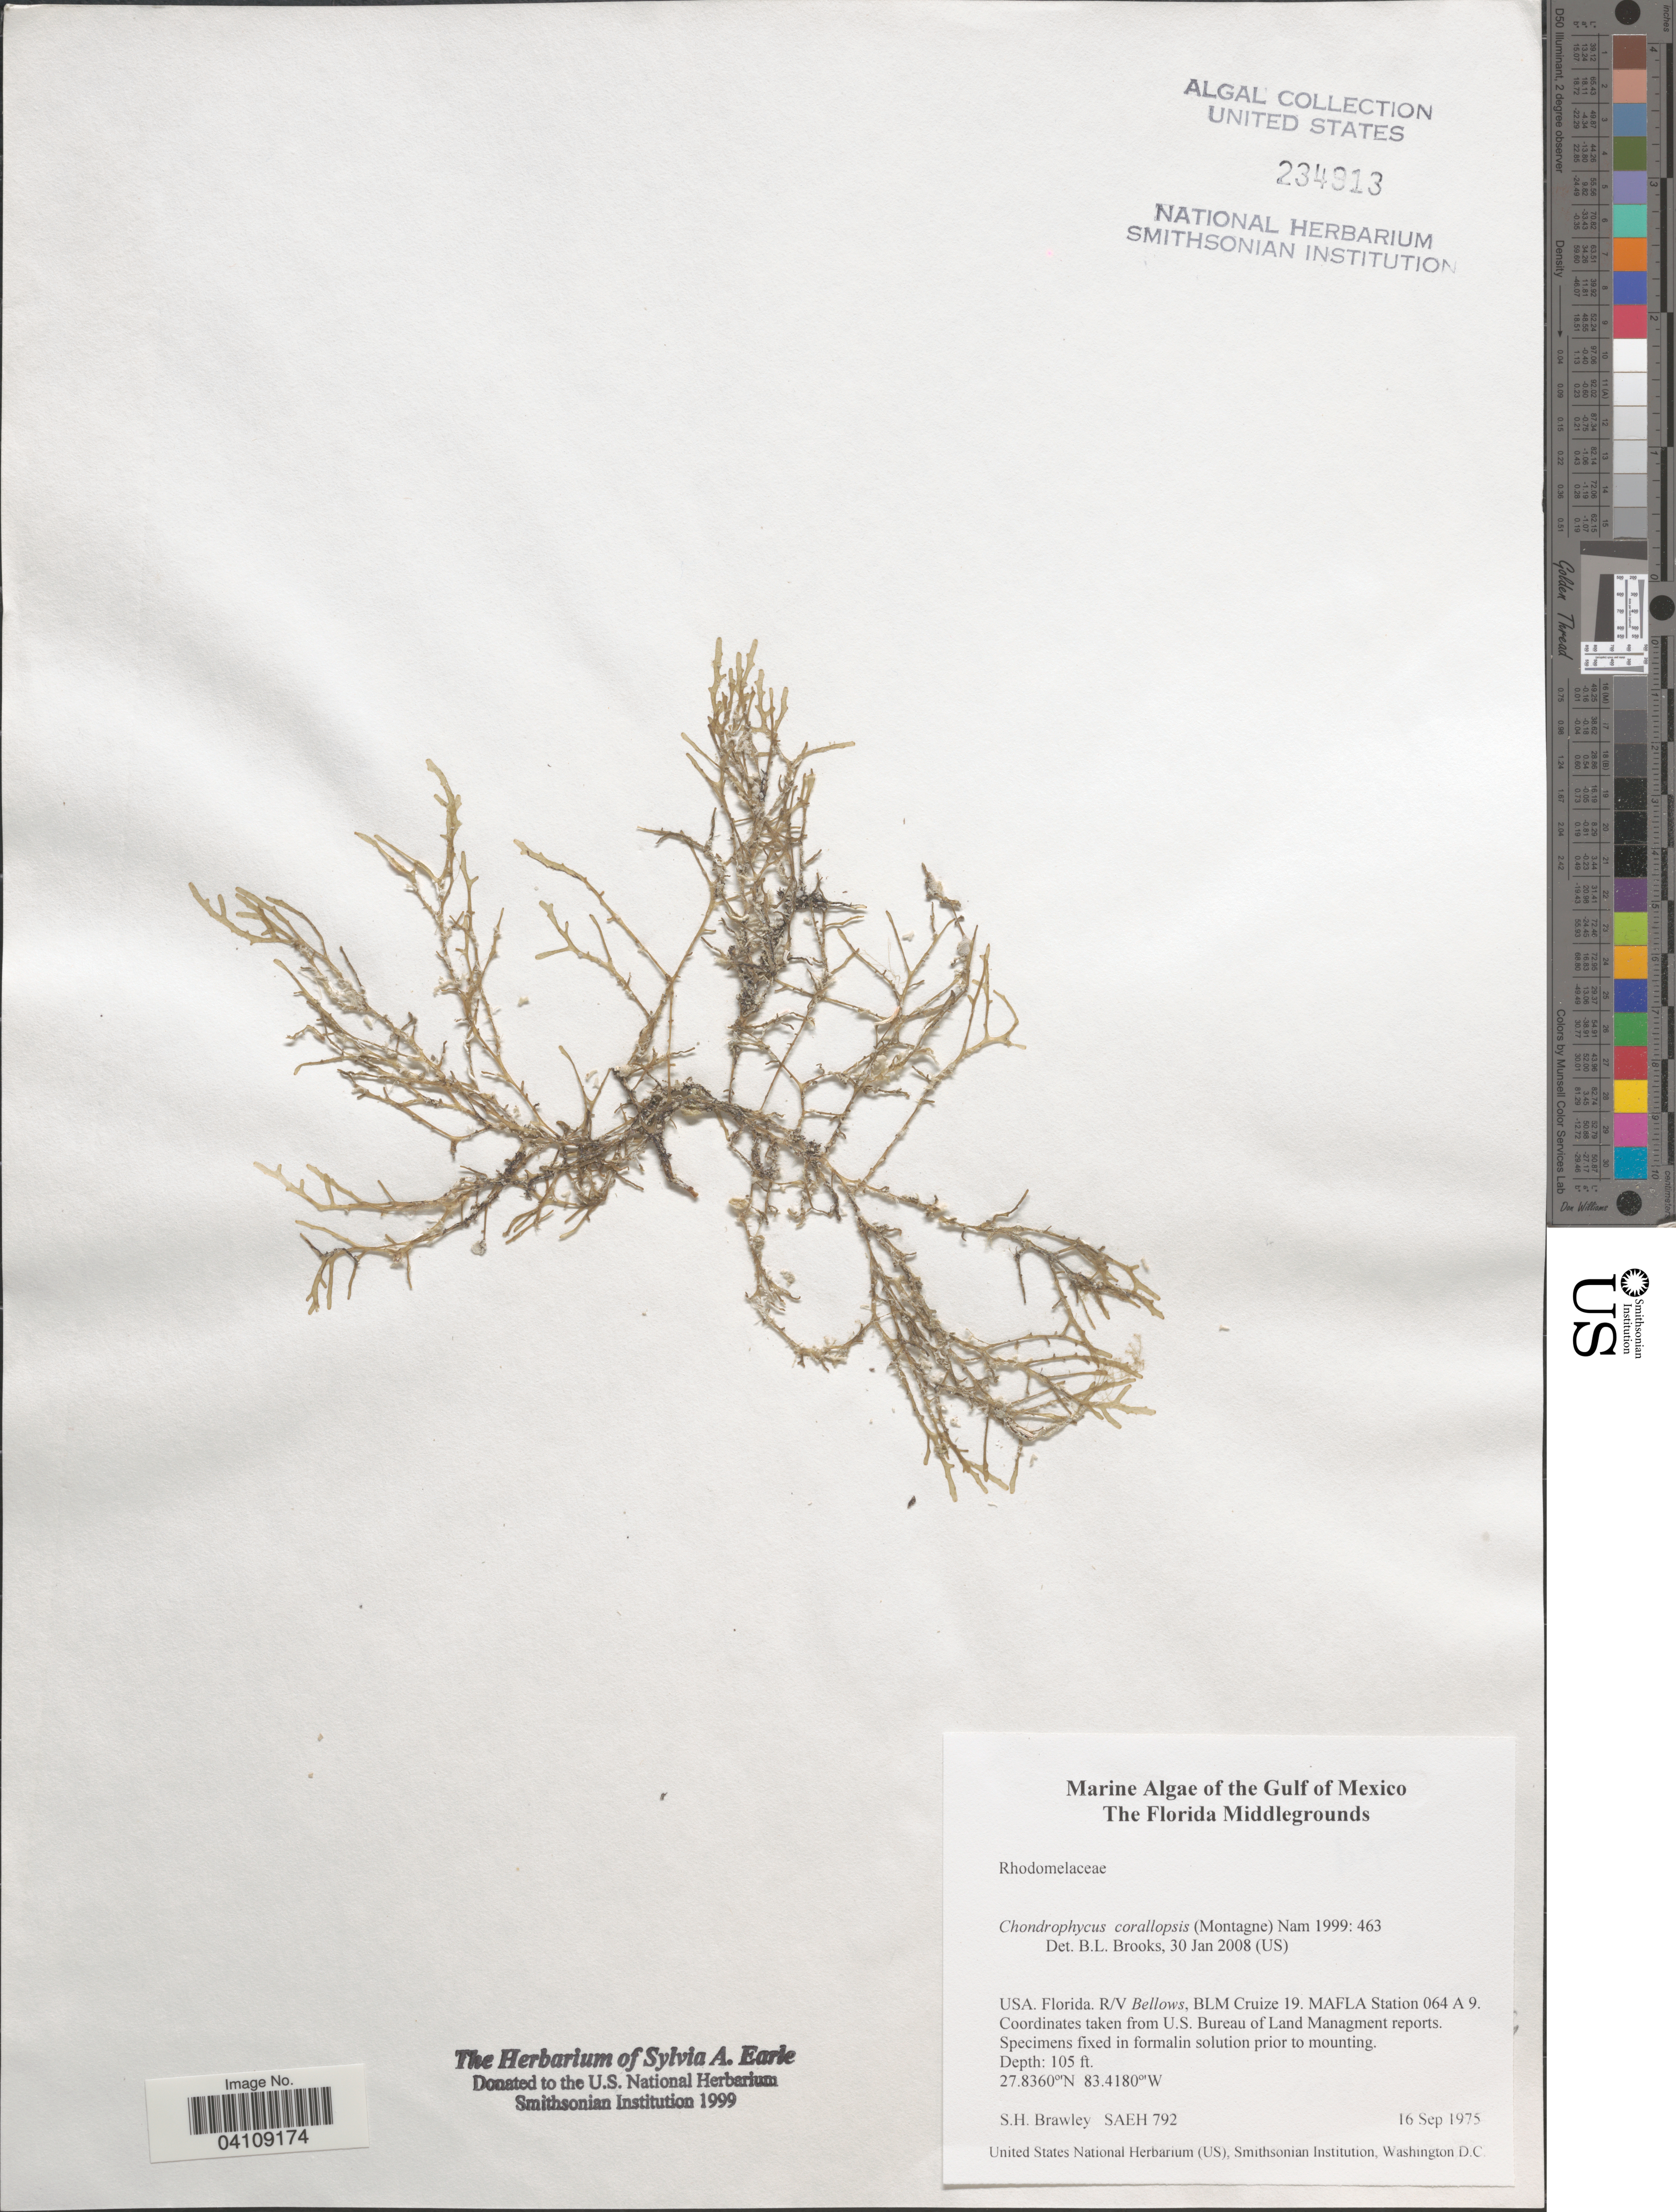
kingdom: Plantae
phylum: Rhodophyta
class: Florideophyceae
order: Ceramiales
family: Rhodomelaceae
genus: Palisada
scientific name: Palisada corallopsis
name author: (Montagne) Sentíes et al.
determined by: Algae name updating Project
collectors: S. Brawley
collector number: SAEH 792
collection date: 1975-09-16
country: United States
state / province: Florida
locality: Gulf of Mexico. The Florida Middlegrounds. Florida. R/V Bellows, BLM Cruize 19. MAFLA Station 064 A 9.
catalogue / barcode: US 234913